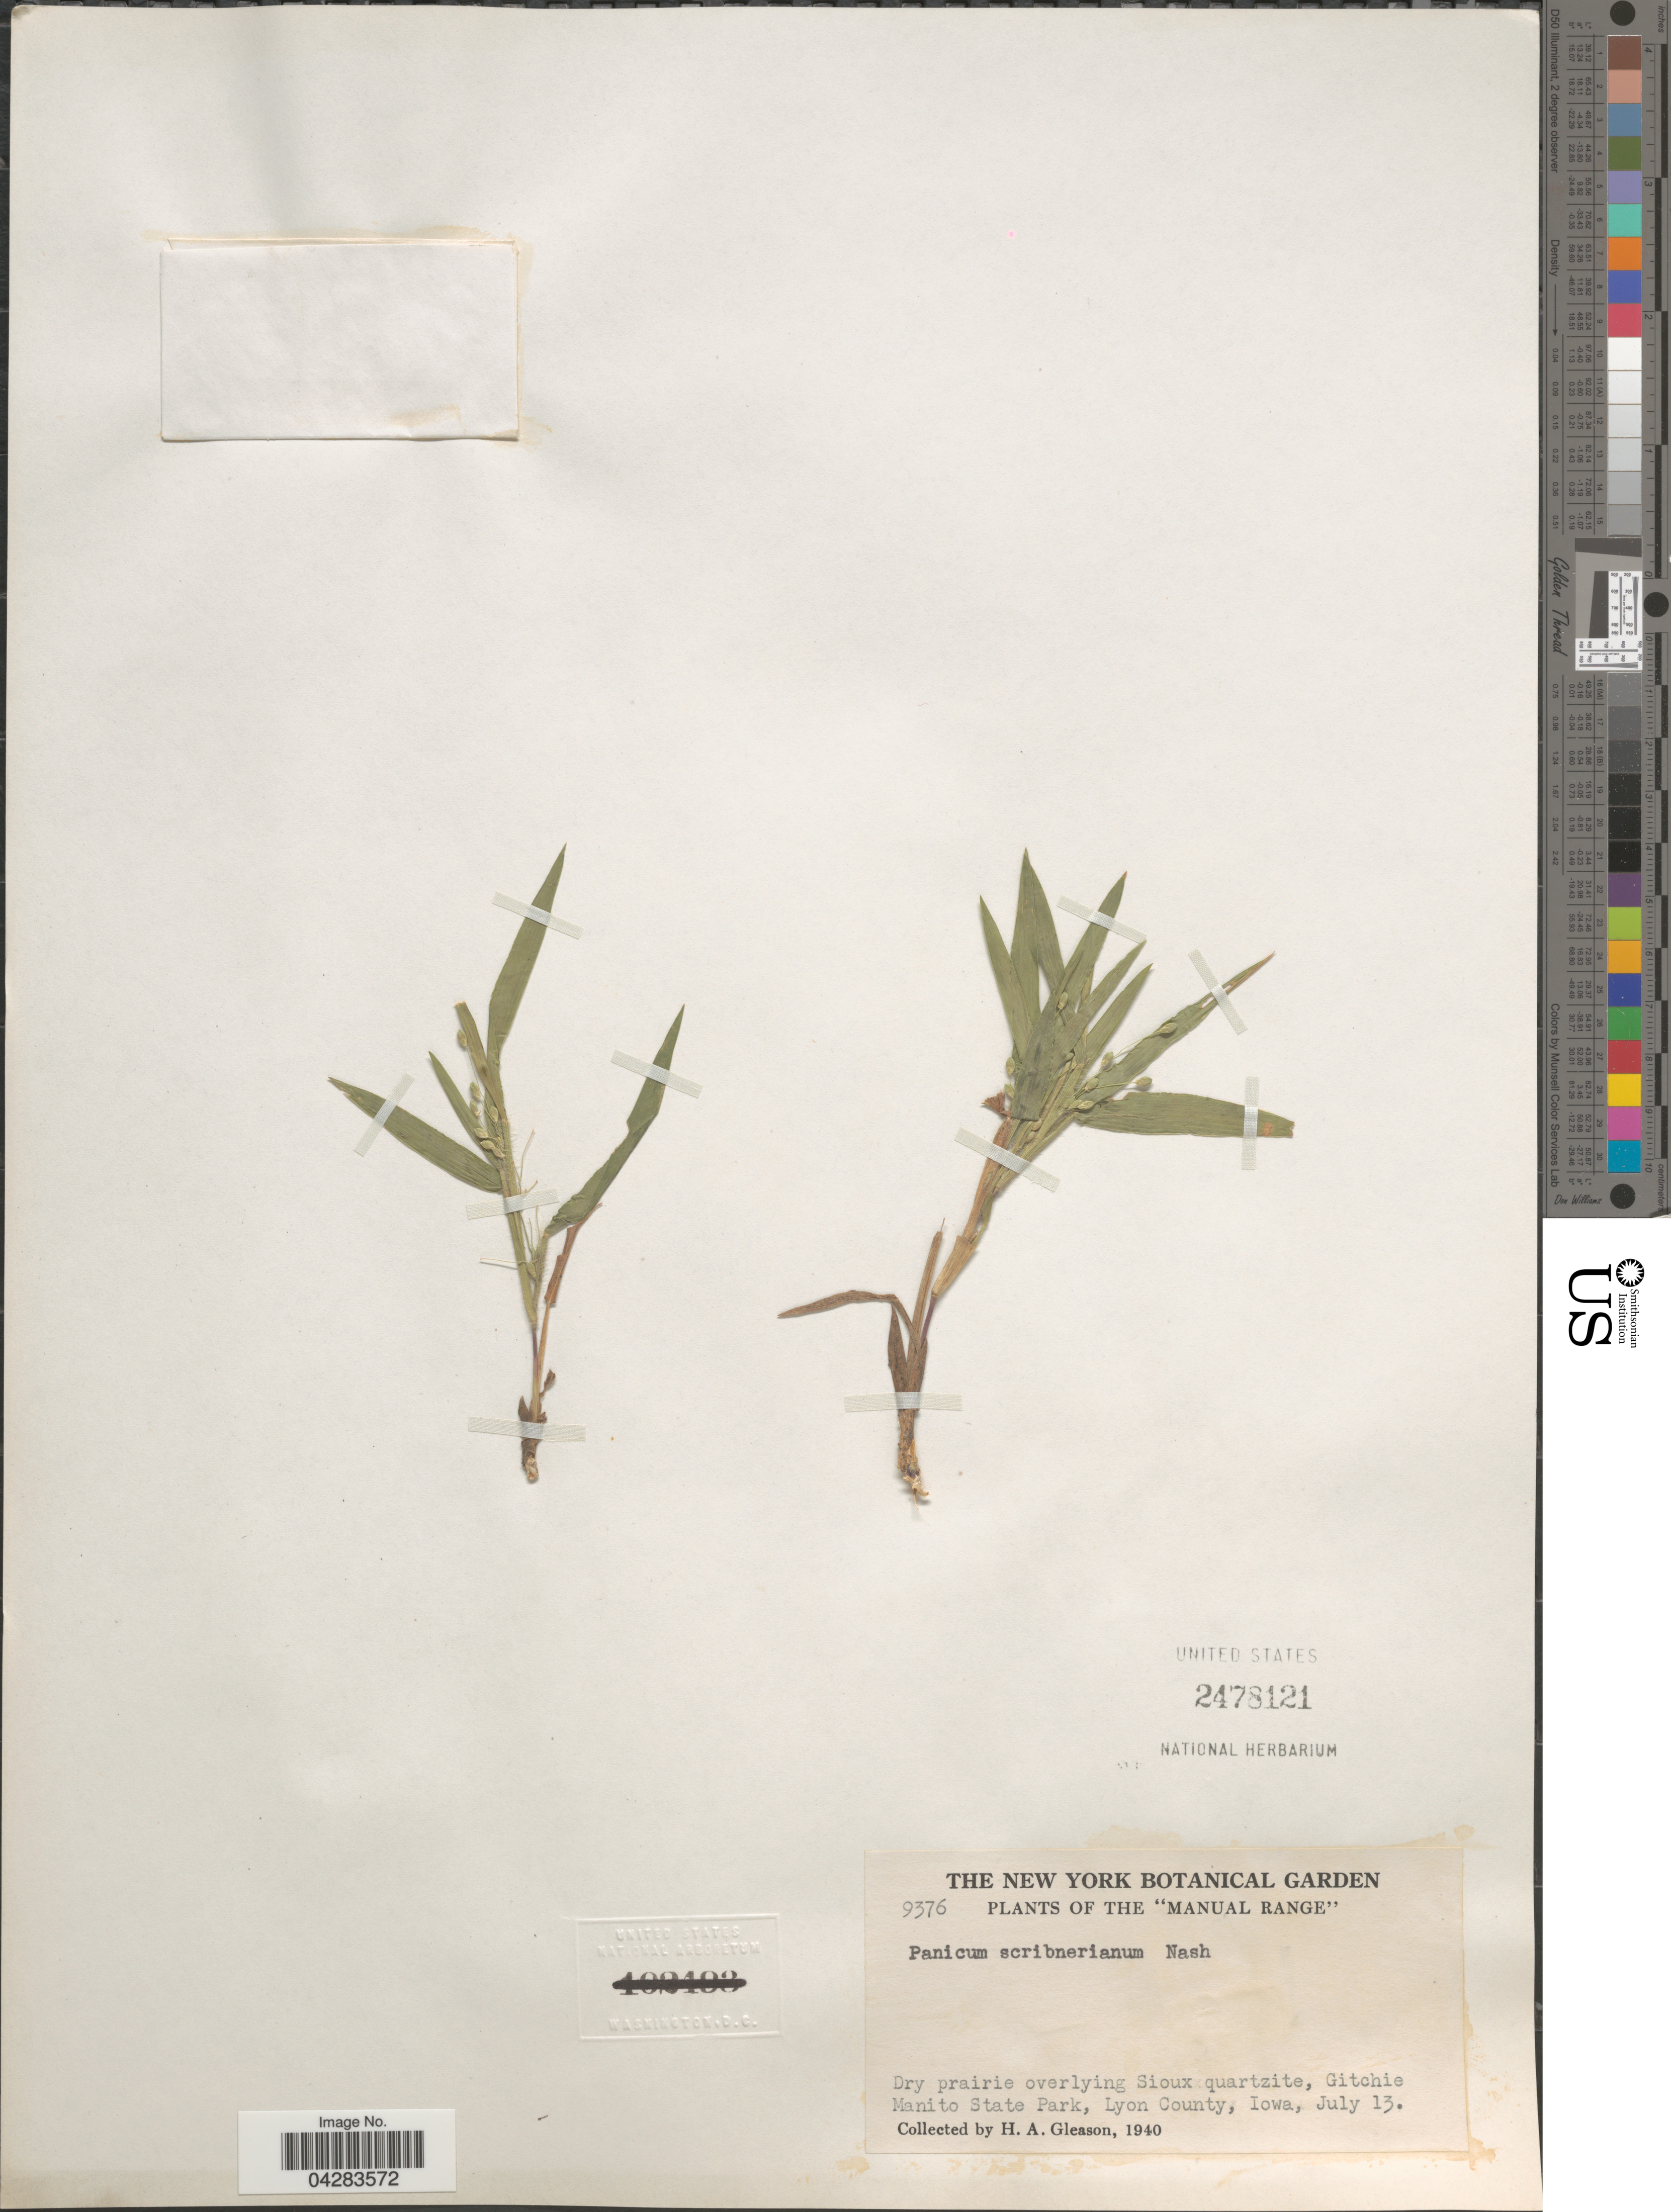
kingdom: Plantae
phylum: Tracheophyta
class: Liliopsida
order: Poales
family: Poaceae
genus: Dichanthelium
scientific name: Dichanthelium oligosanthes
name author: (Schult.) Gould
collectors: H. A. Gleason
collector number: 9376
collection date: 1940-07-13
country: United States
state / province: Iowa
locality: The "Manual Range". Overlying Sioux quartzite, Gitchie Manito State Park, Lyon County.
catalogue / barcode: US 2478121